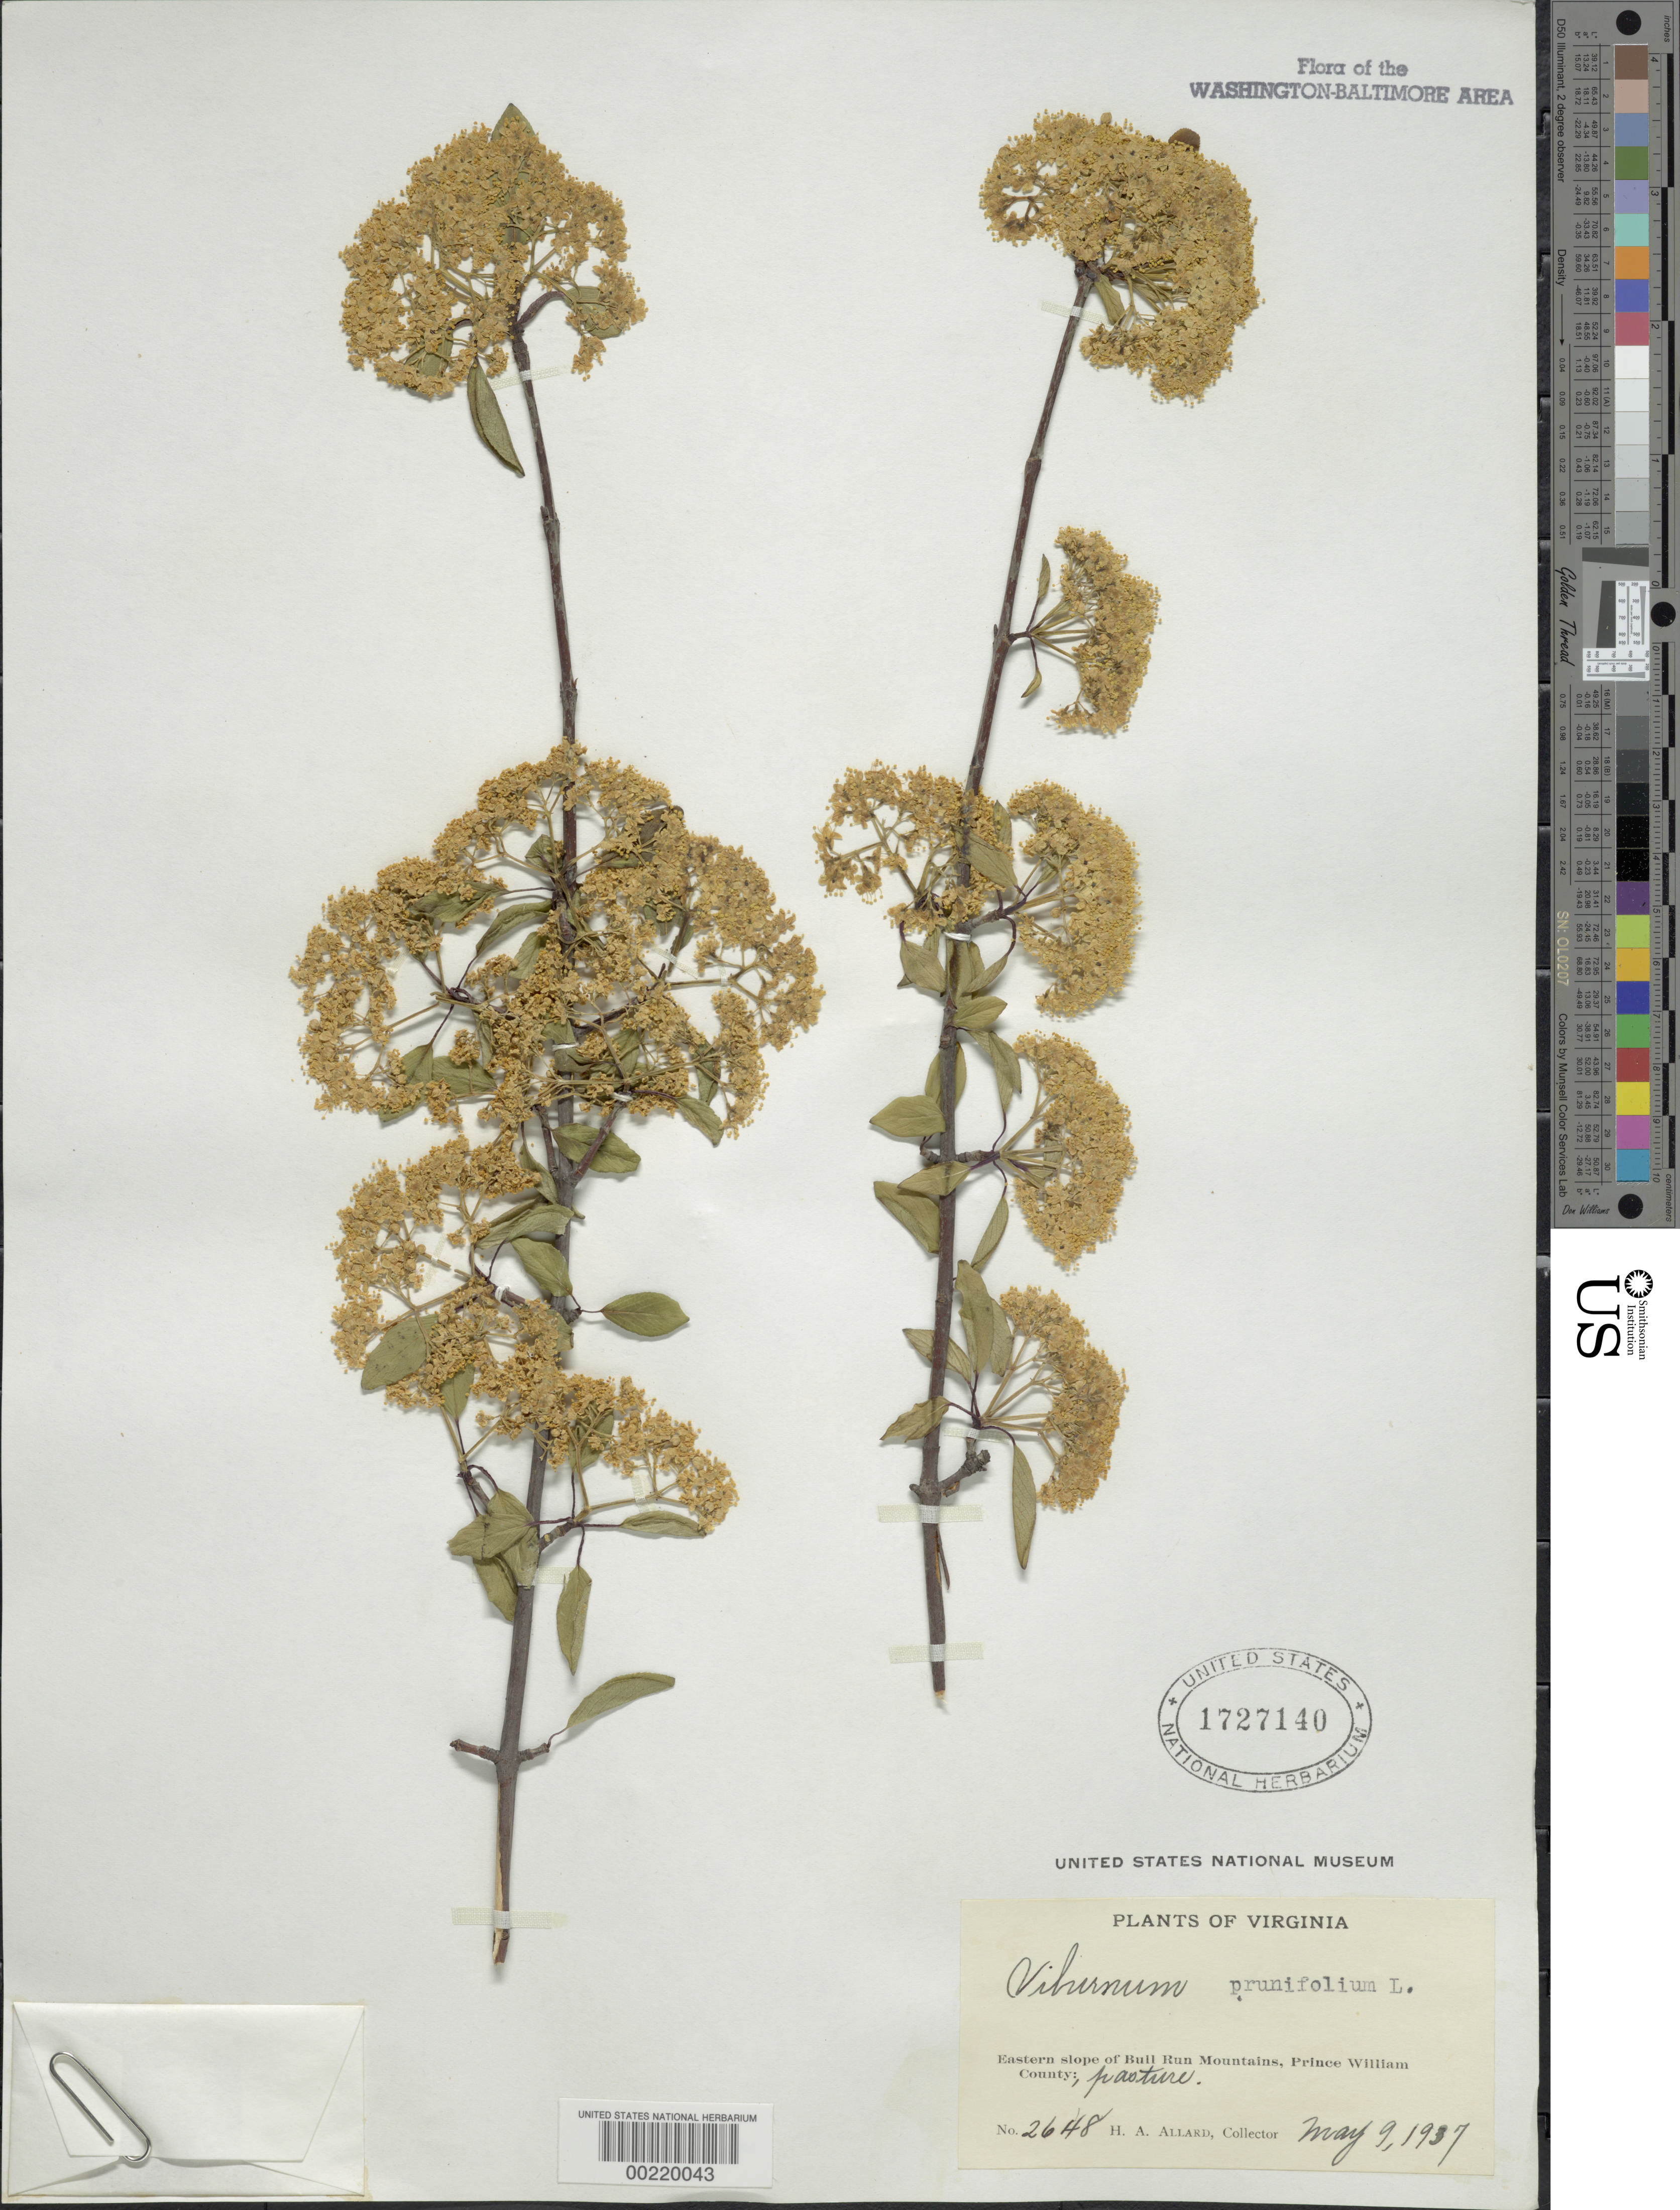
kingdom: Plantae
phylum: Tracheophyta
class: Magnoliopsida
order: Dipsacales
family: Viburnaceae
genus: Viburnum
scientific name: Viburnum prunifolium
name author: L.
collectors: H. A. Allard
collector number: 2648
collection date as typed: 09 May 1937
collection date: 1937-05-09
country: United States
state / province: Virginia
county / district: Prince William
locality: Eastern slope of Bull Run Mountains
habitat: Pasture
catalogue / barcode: US 1727140